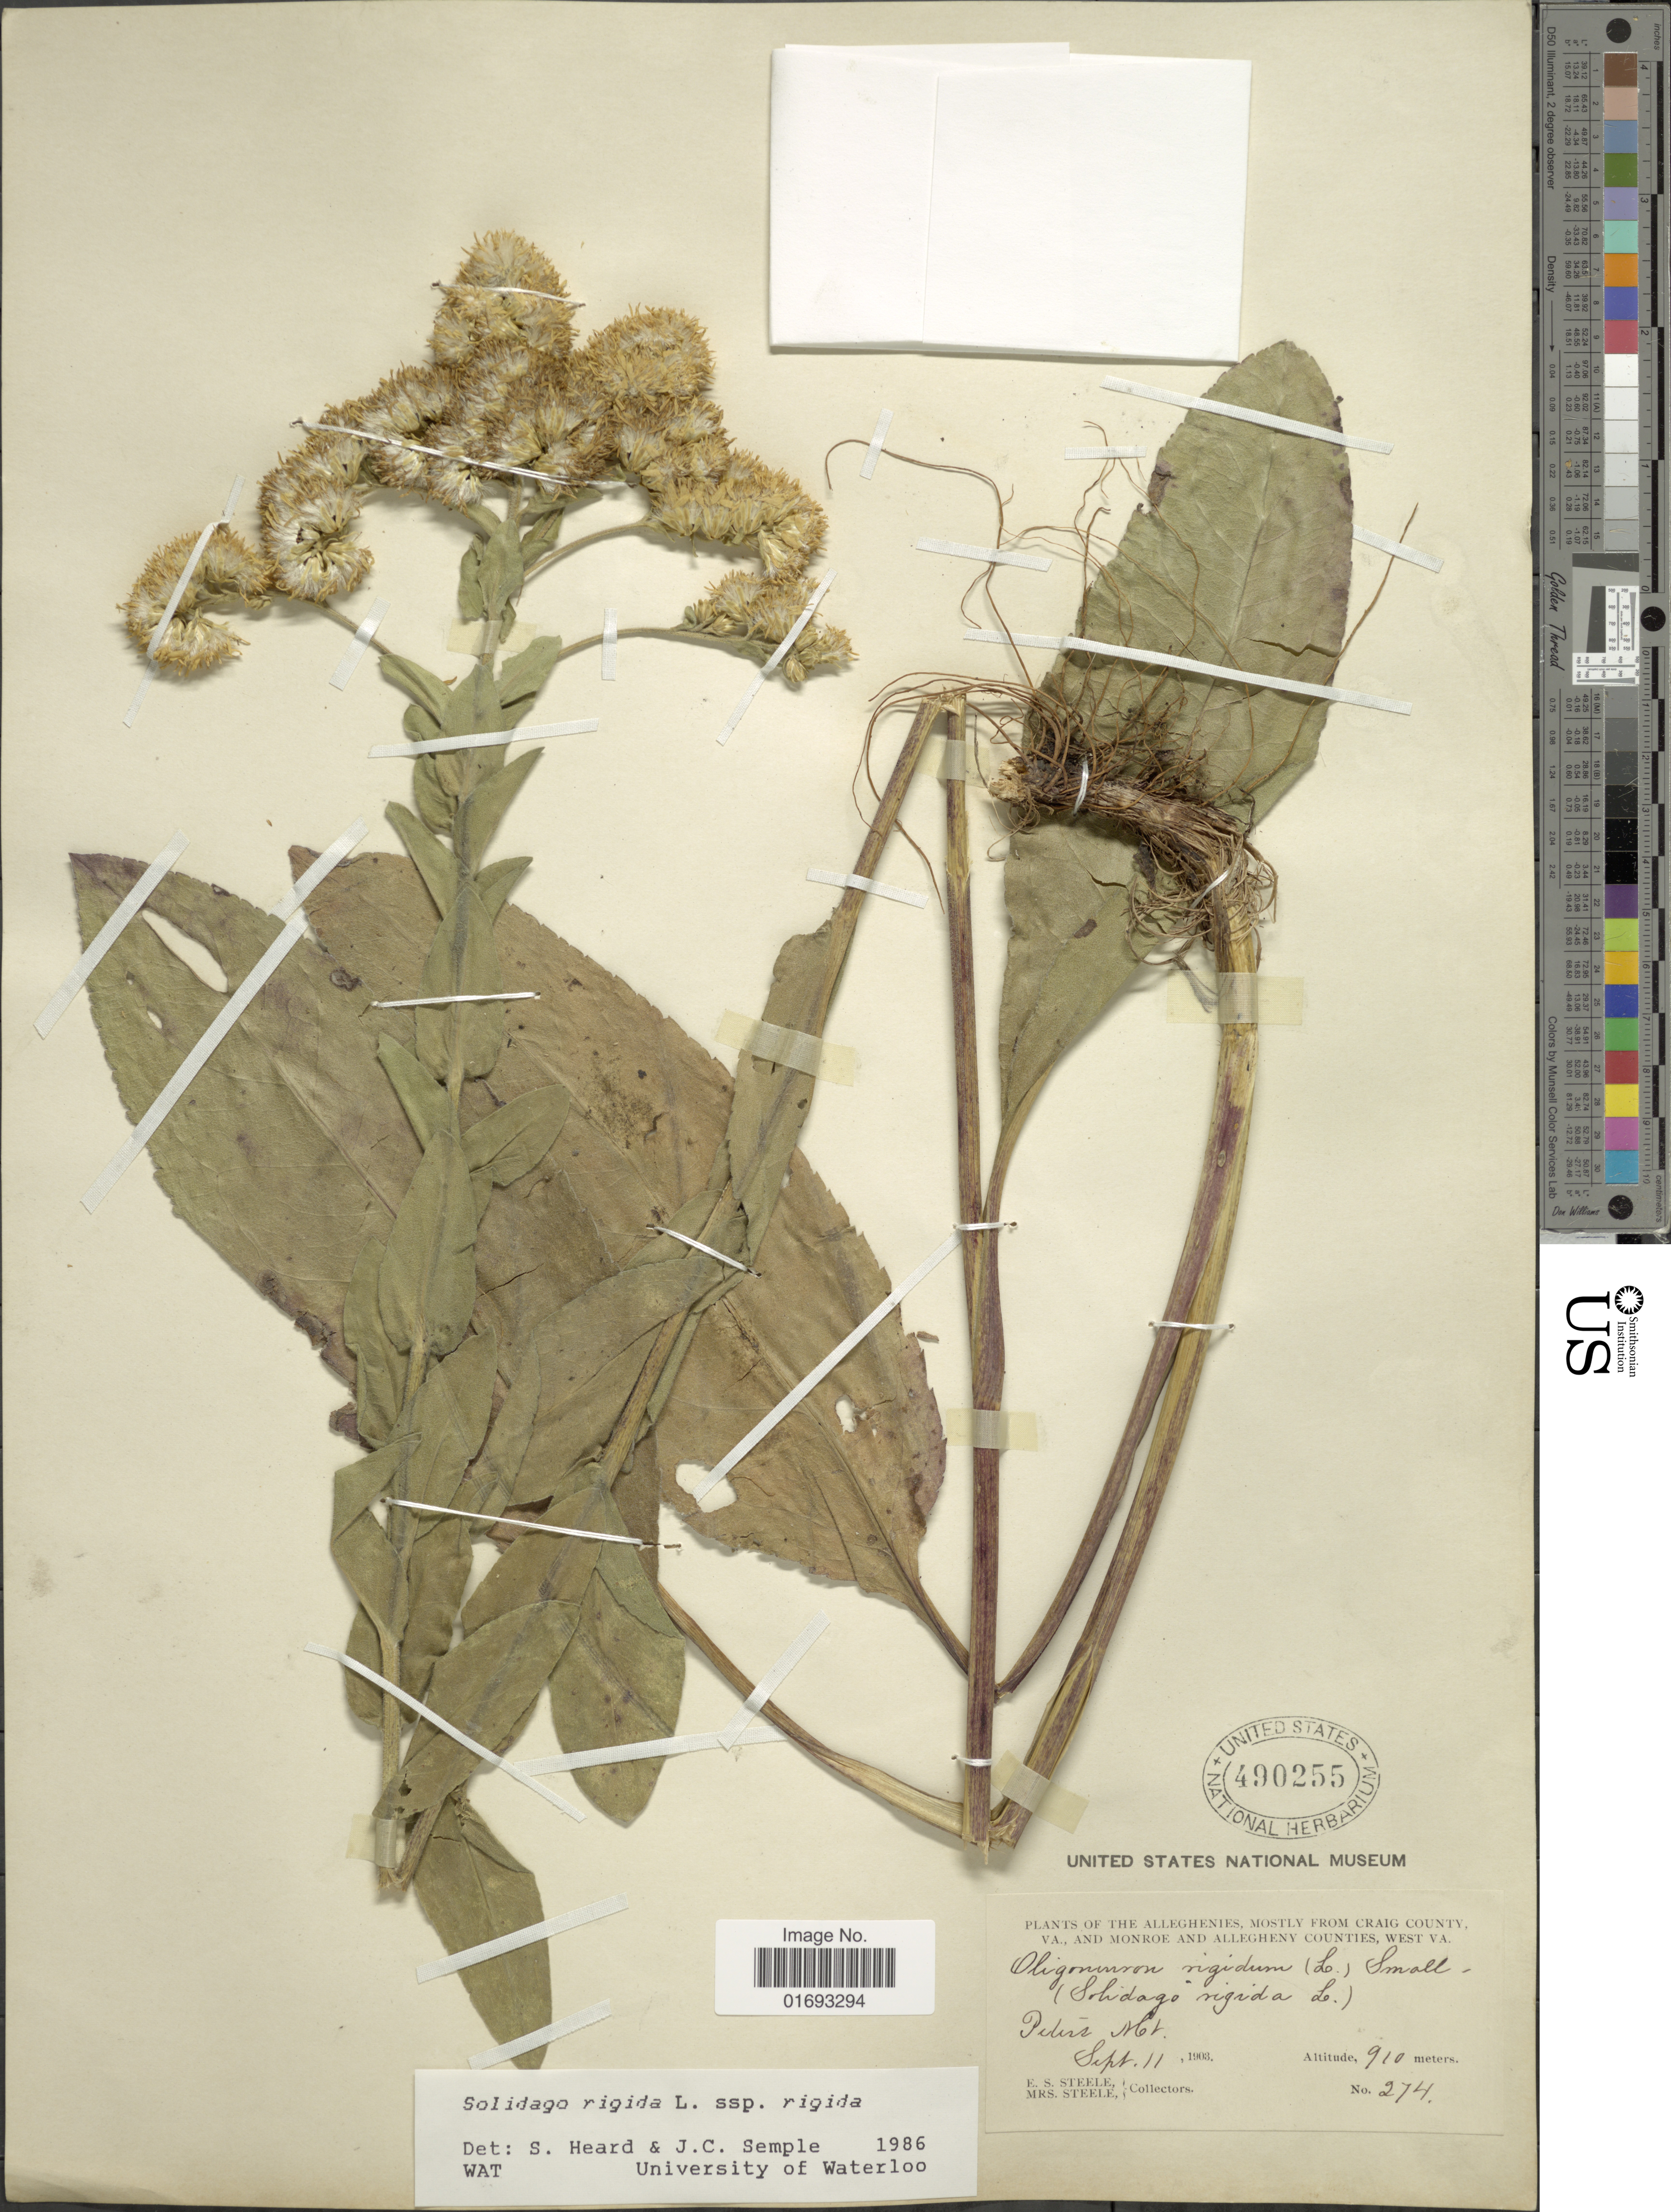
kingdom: Plantae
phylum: Tracheophyta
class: Magnoliopsida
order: Asterales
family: Asteraceae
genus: Oligoneuron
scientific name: Oligoneuron rigidum var. rigidum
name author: (L.) Small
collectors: E. Steele & Mrs. E. S. Steele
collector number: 274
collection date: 1903-09-11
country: United States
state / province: West Virginia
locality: Alleghenies, mostly from Craig County VA., and Monroe and Allegheny Counties, Peters Mt.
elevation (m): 910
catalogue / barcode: US 490255